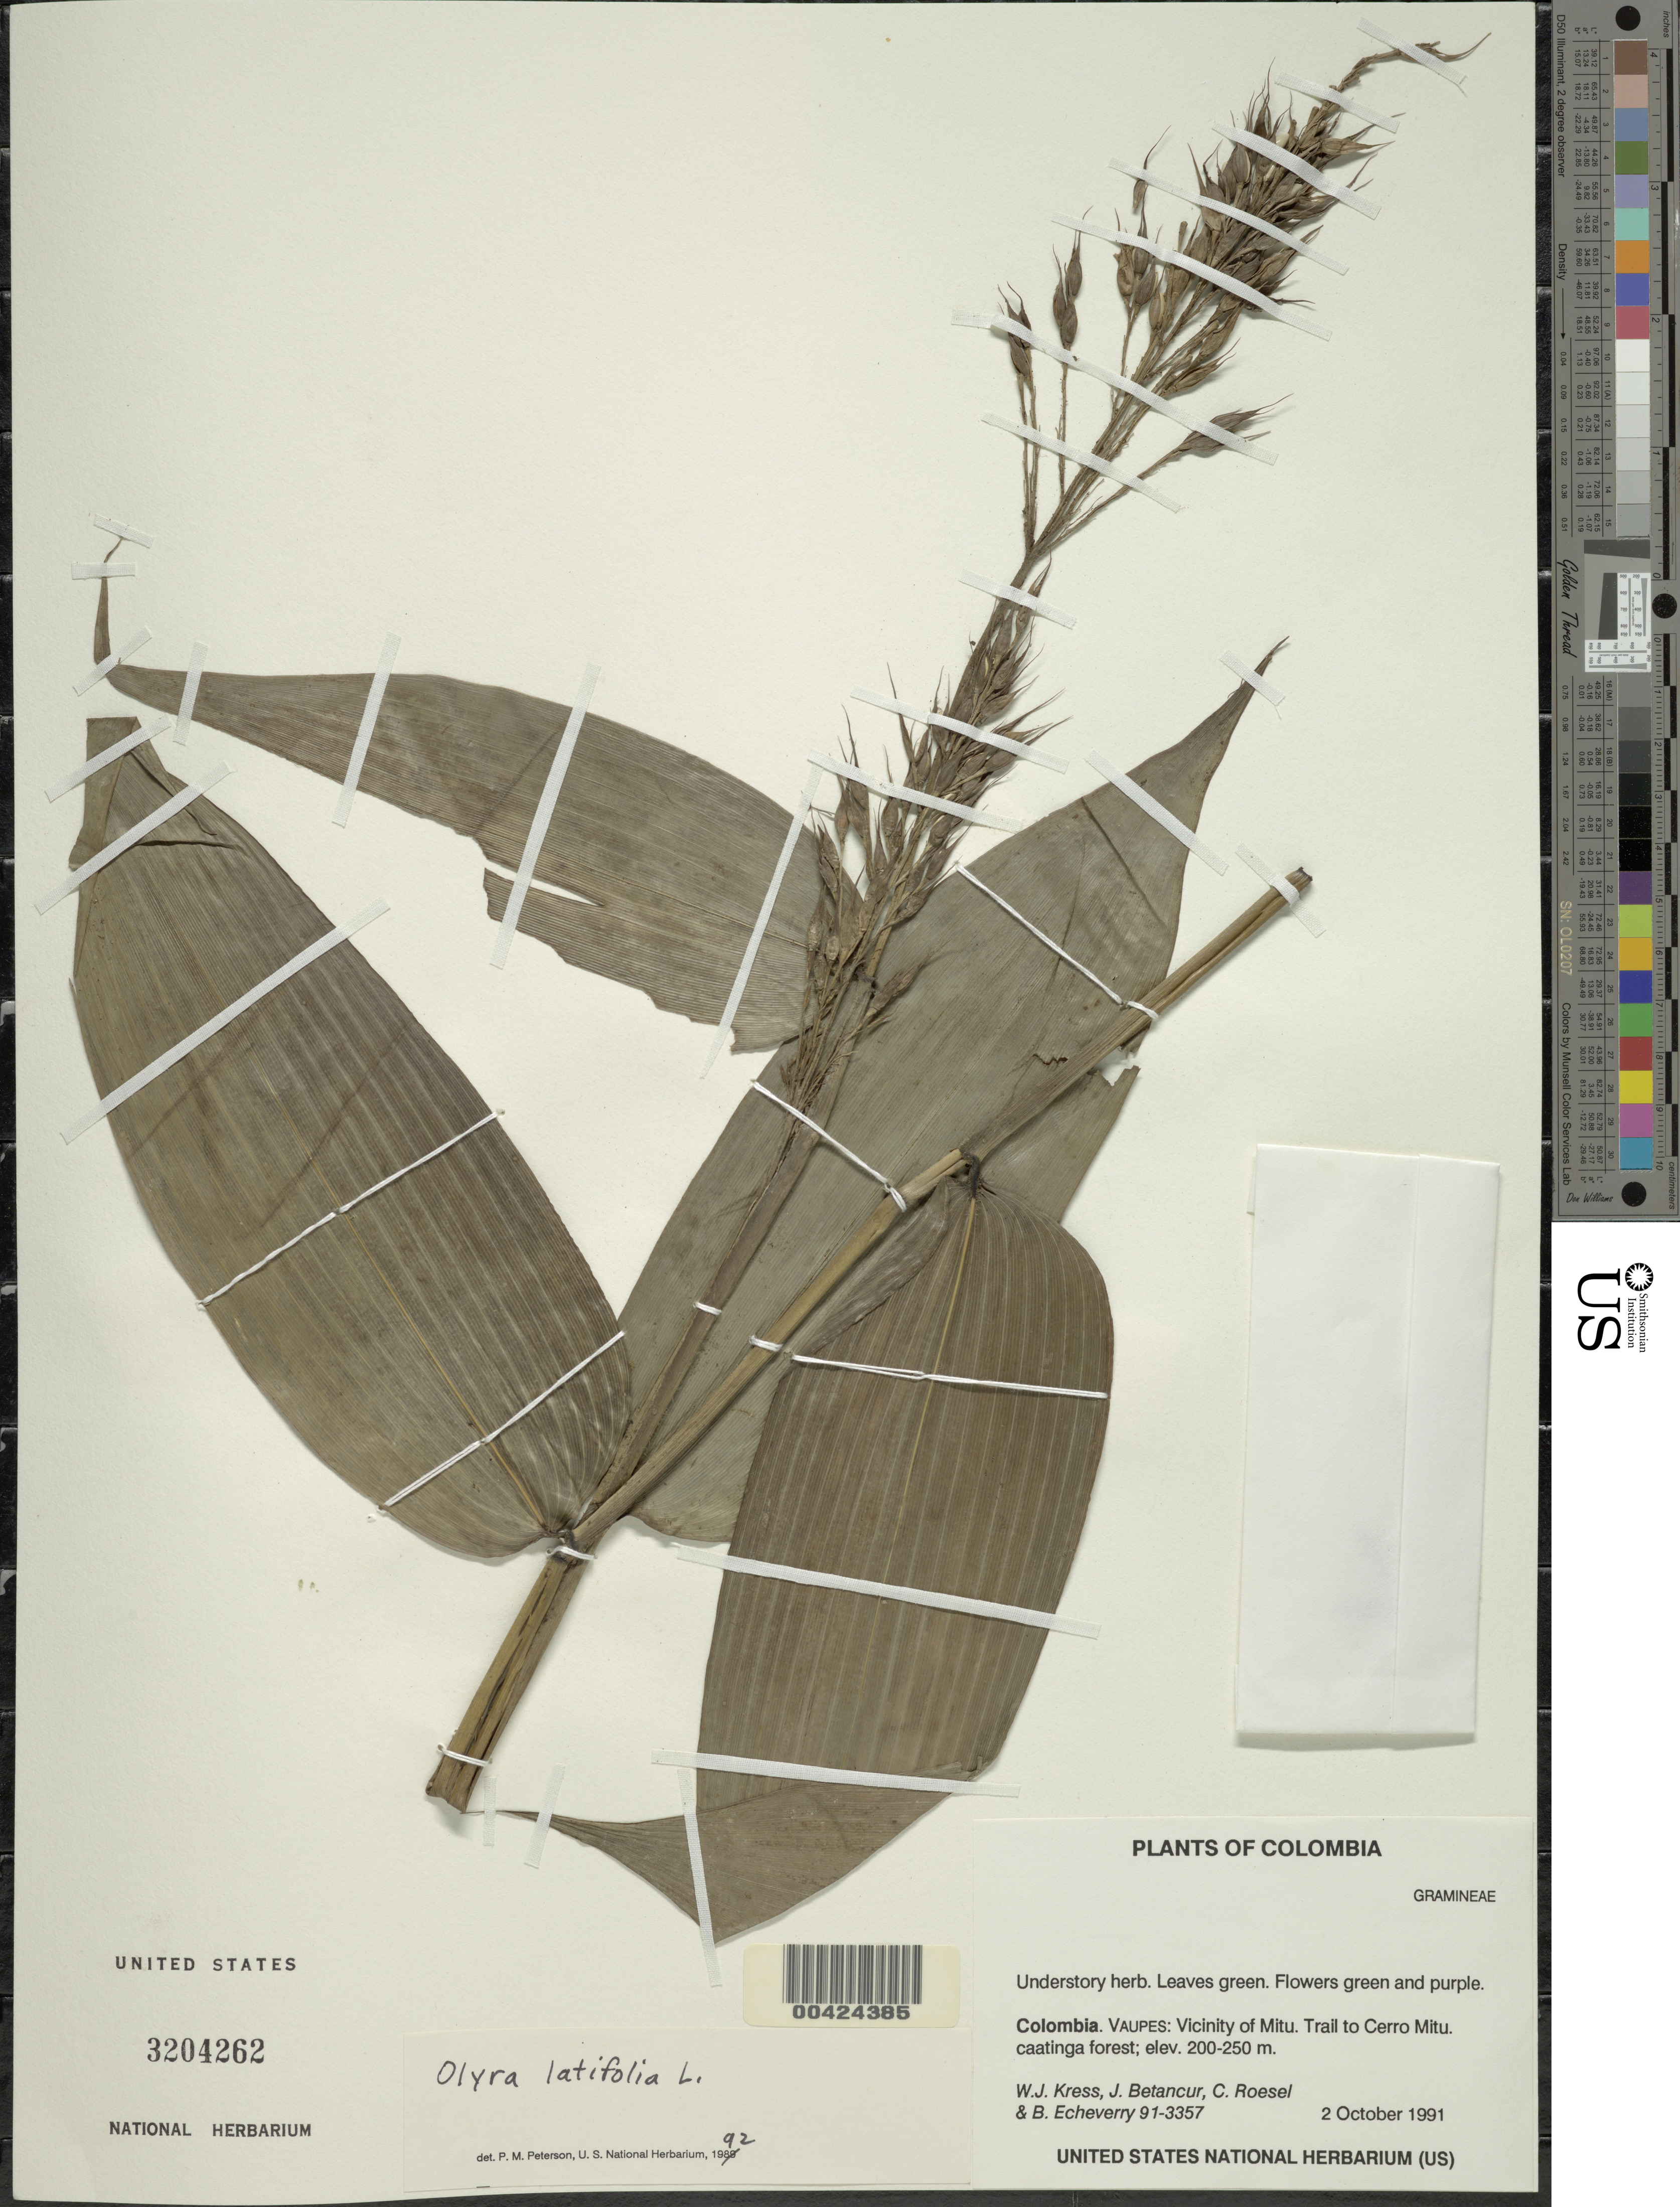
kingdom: Plantae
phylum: Tracheophyta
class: Liliopsida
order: Poales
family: Poaceae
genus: Olyra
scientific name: Olyra latifolia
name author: L.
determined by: Peterson, Paul M., (BOT), Smithsonian Institution - National Museum of Natural History (UNITED STATES)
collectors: W. J. Kress, J. C. Betancur, C. S. Roesel & B. Echeverry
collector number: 91-3357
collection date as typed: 02 Oct 1991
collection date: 1991-10-02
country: Colombia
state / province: Vaupés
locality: Mitu, vicinity of ; Trail to Cerro Mitu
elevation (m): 200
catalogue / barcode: US 3204262